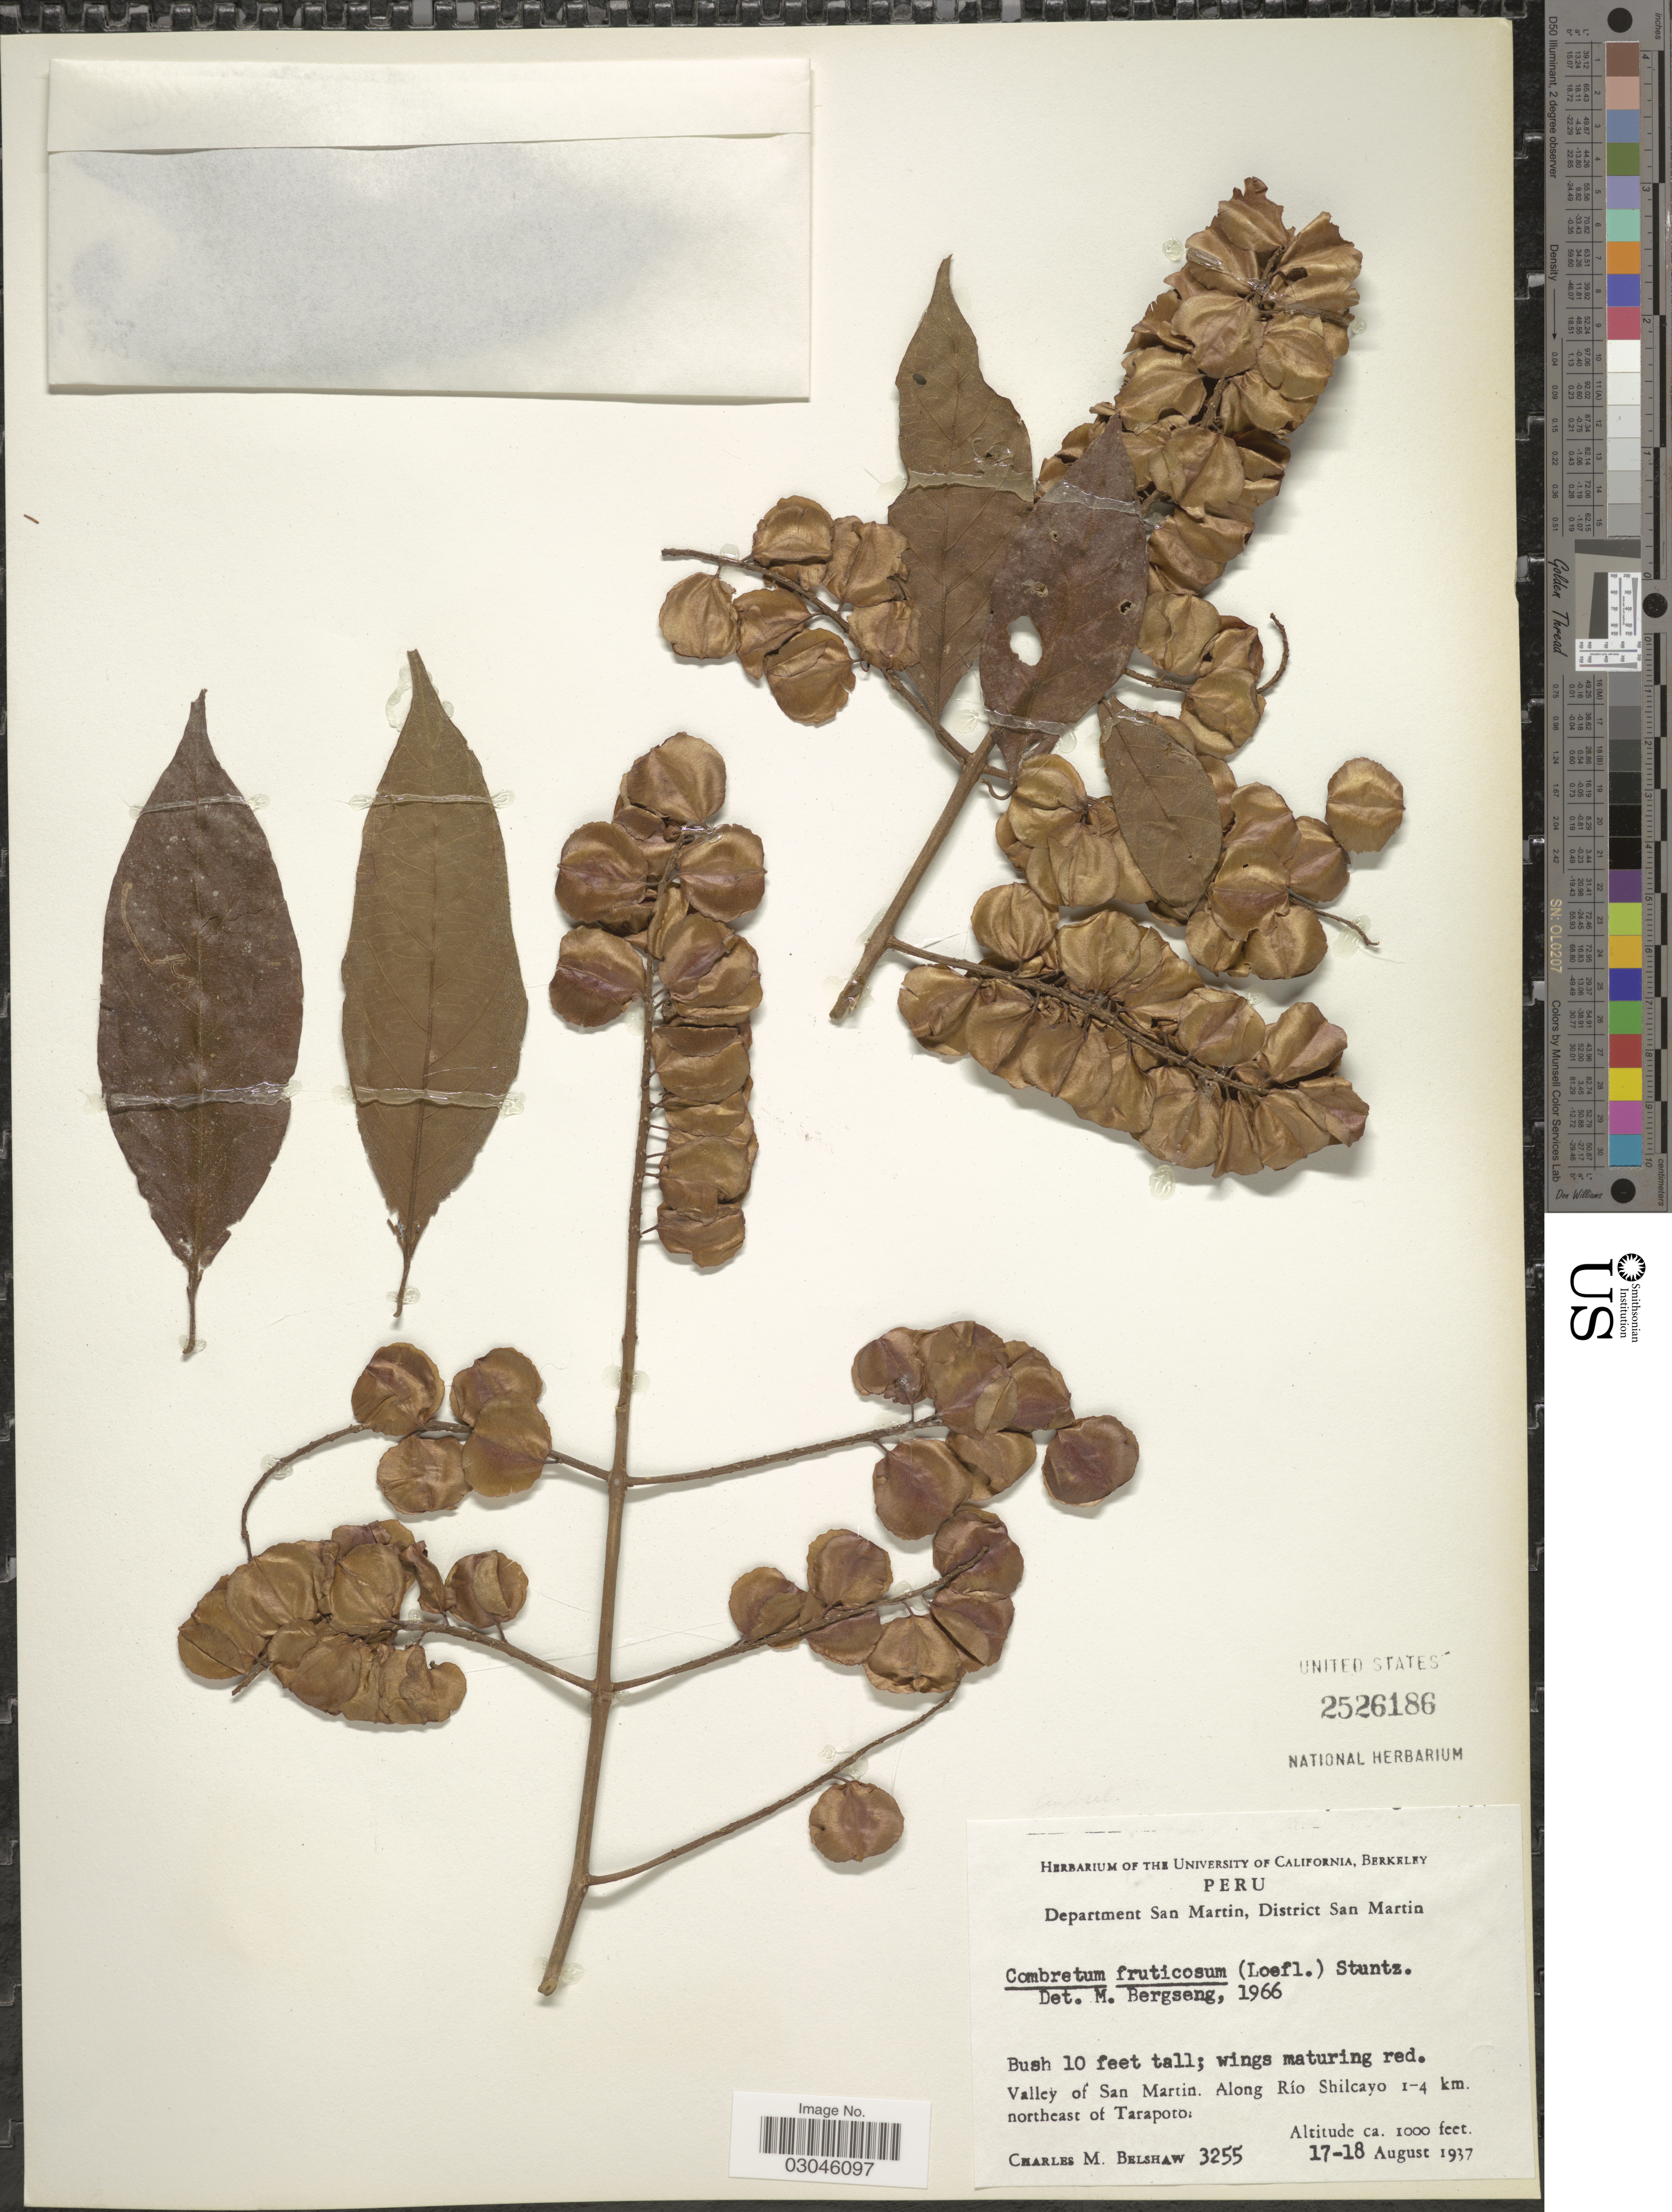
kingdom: Plantae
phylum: Tracheophyta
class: Magnoliopsida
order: Myrtales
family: Combretaceae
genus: Combretum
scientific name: Combretum fruticosum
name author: (Loefl.) Stuntz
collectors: C. Shaw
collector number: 3255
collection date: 1937-08-17/1937-08-18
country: Peru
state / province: San Martín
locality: Department San Martin, District San Martin. Valley of San Martin. Along Río Shilcayo I-4 km. northeast of Tarapoto.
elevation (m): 305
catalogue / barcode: US 2526186